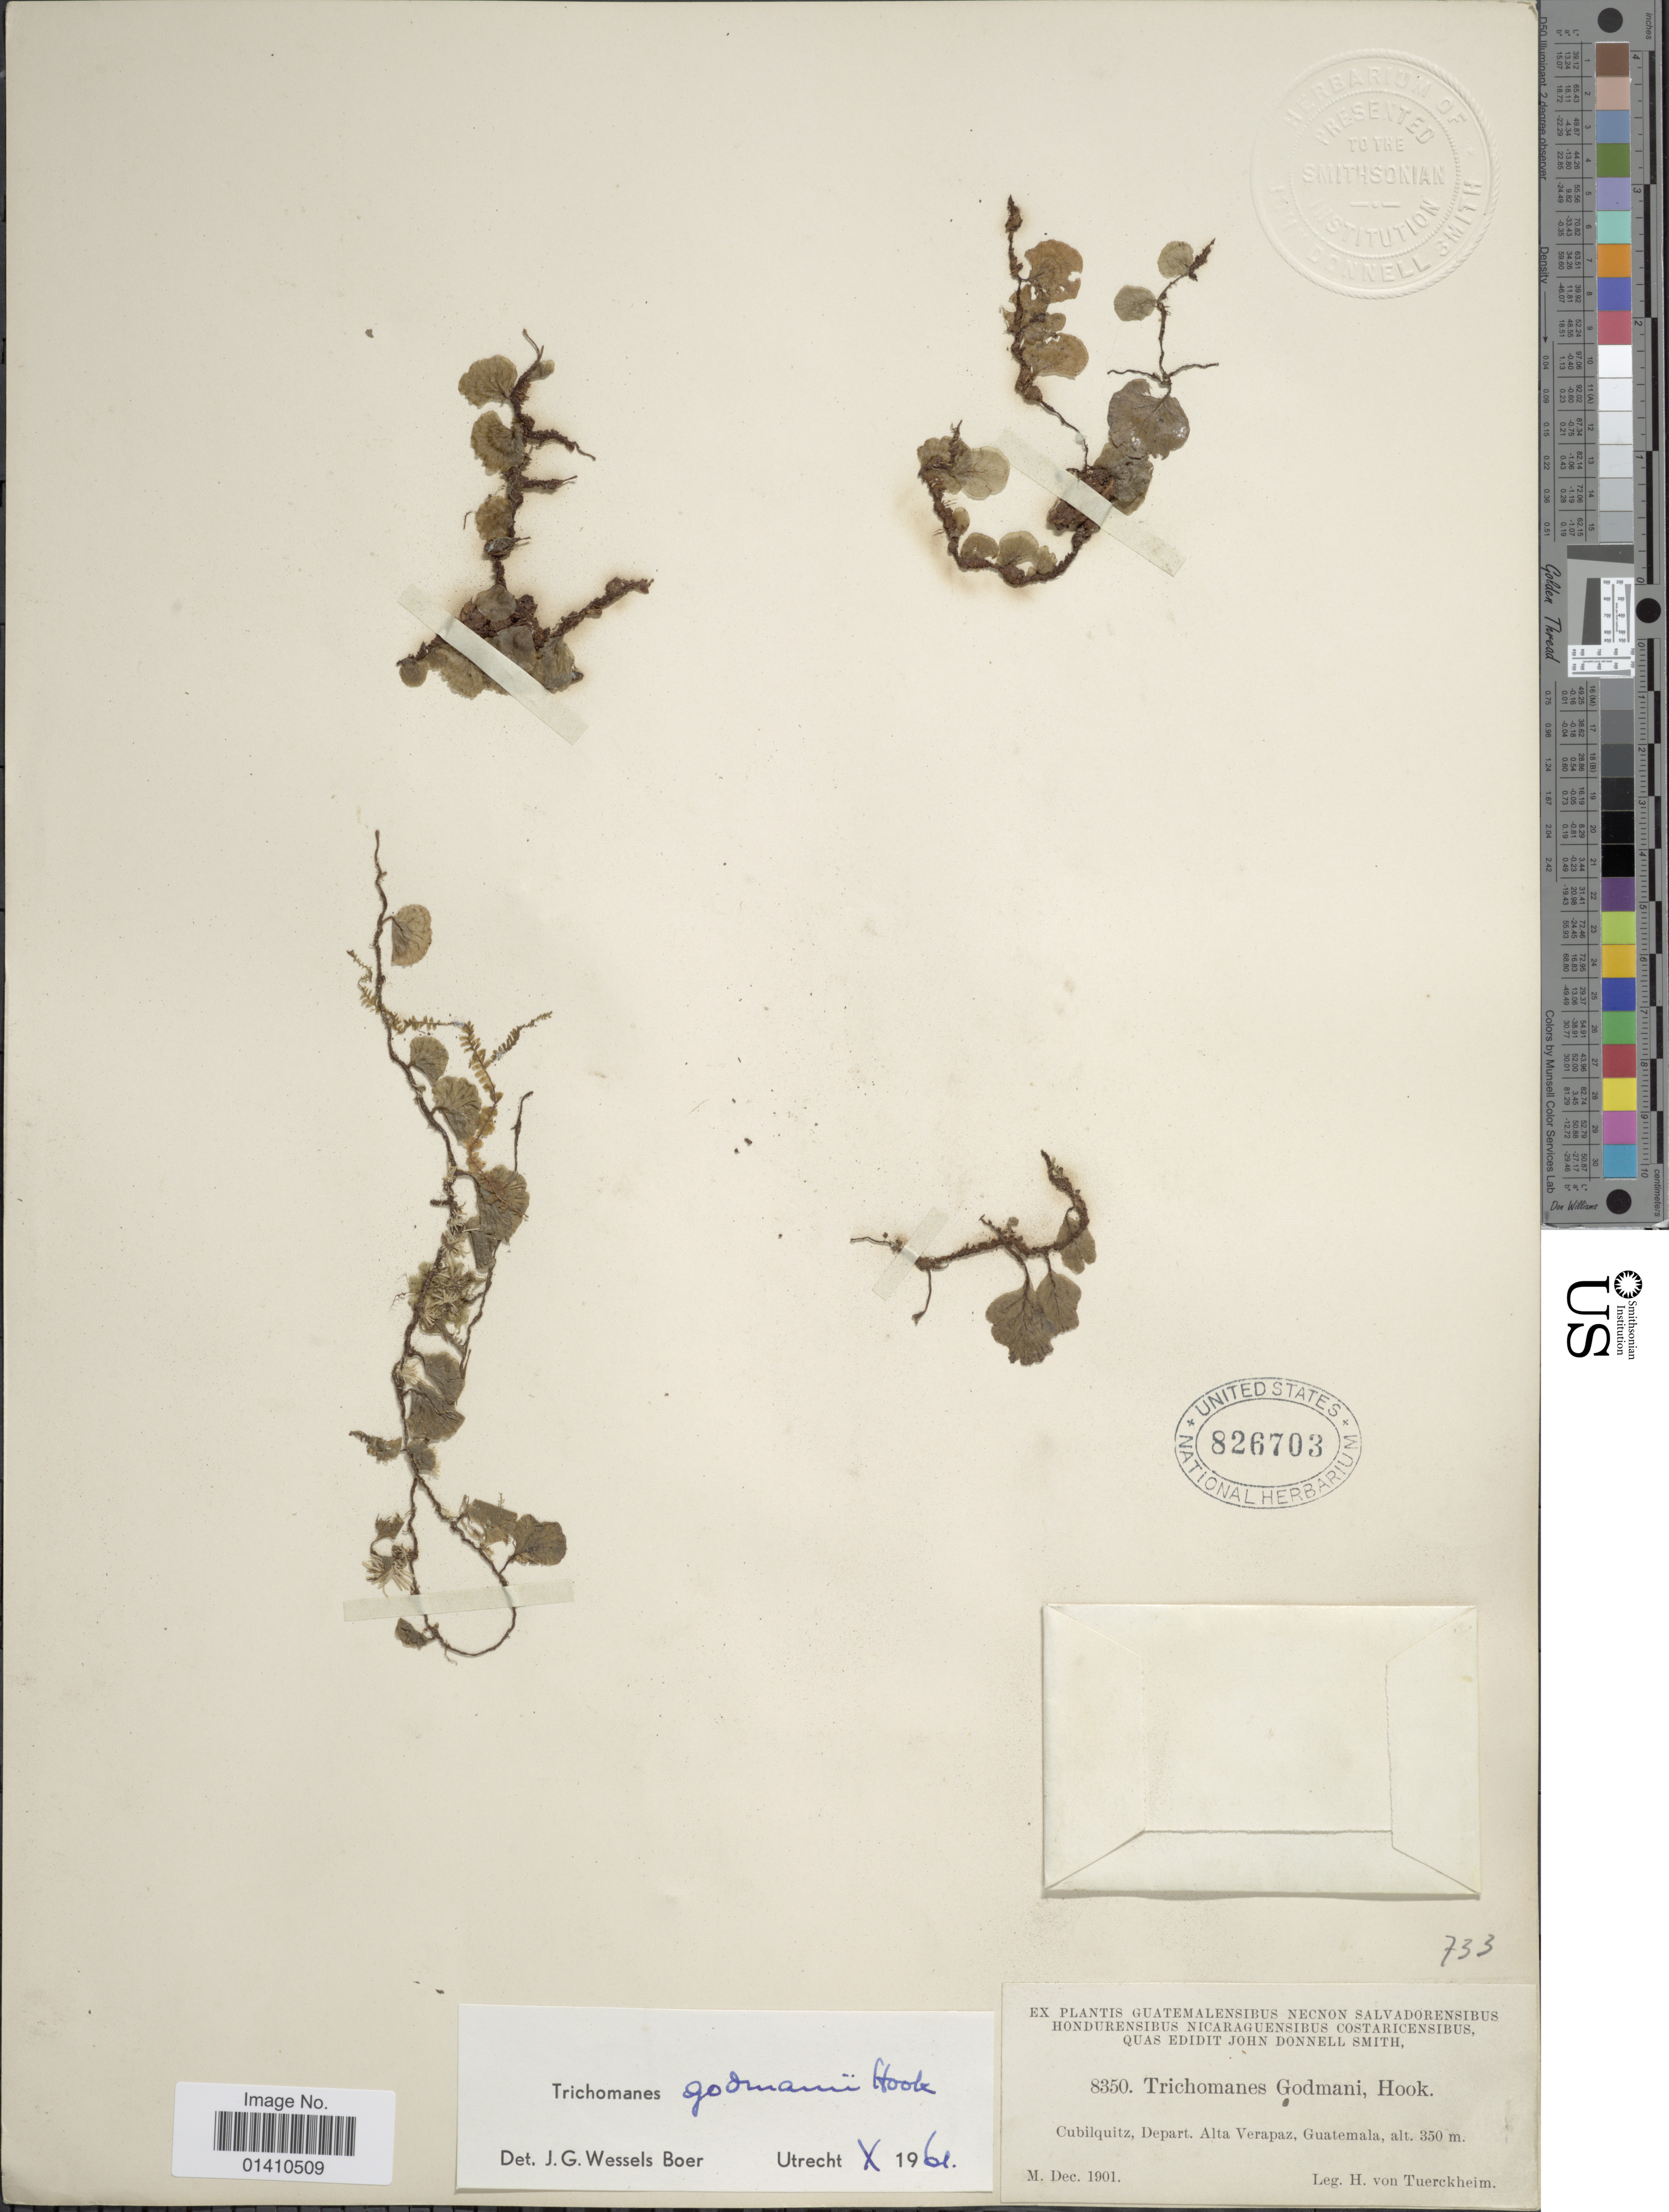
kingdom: Plantae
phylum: Tracheophyta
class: Polypodiopsida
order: Hymenophyllales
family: Hymenophyllaceae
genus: Didymoglossum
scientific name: Didymoglossum godmanii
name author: (Hook. ex Baker) Ebihara & Dubuisson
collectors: H. von Türckheim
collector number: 8350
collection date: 1901-12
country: Guatemala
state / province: Alta Verapaz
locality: Cubilquitz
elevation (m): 350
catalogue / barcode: US 826703